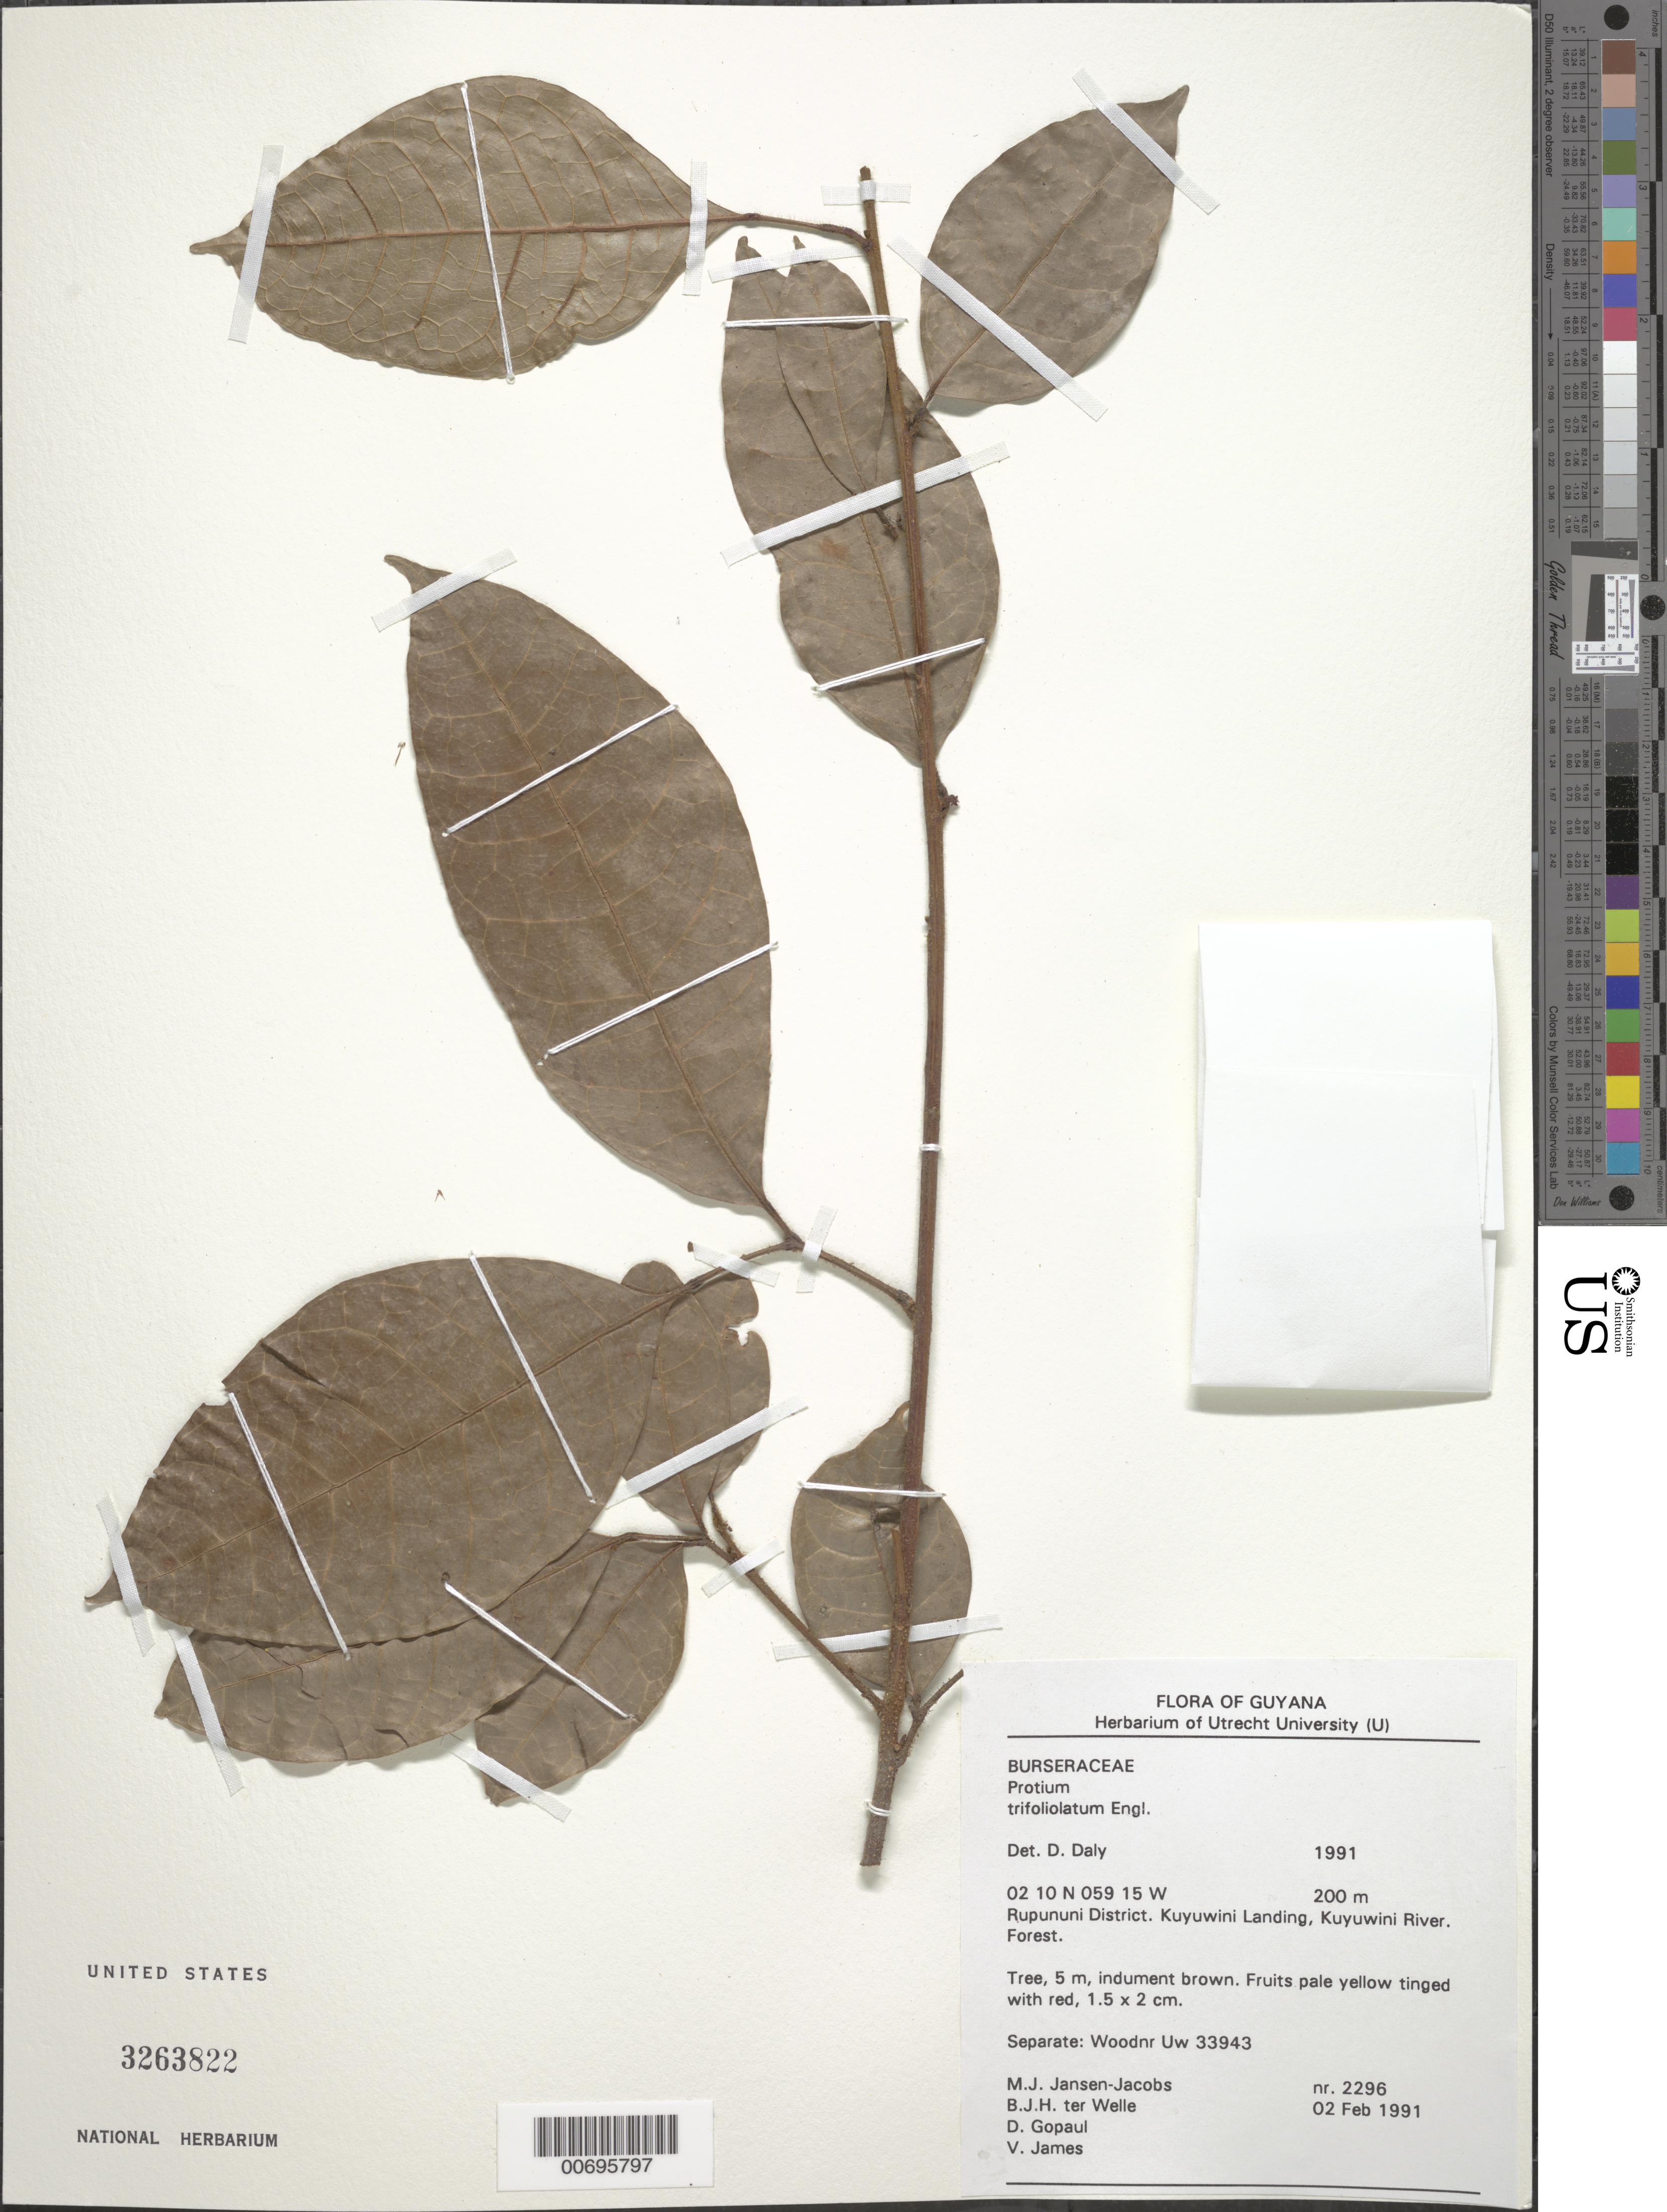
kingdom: Plantae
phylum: Tracheophyta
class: Magnoliopsida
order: Sapindales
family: Burseraceae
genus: Protium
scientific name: Protium trifoliolatum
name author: Engl.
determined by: Daly, D. C.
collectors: M. J. Jansen-Jacobs, B. Welle, D. Gopaul & V. James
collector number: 2296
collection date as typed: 2-Feb-91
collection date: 1991-02-02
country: Guyana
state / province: U. Takutu-U. Essequibo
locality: Kuyuwini Landing, Kuyuwini River, Rupununi District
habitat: Forest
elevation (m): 200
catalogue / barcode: US 3263822